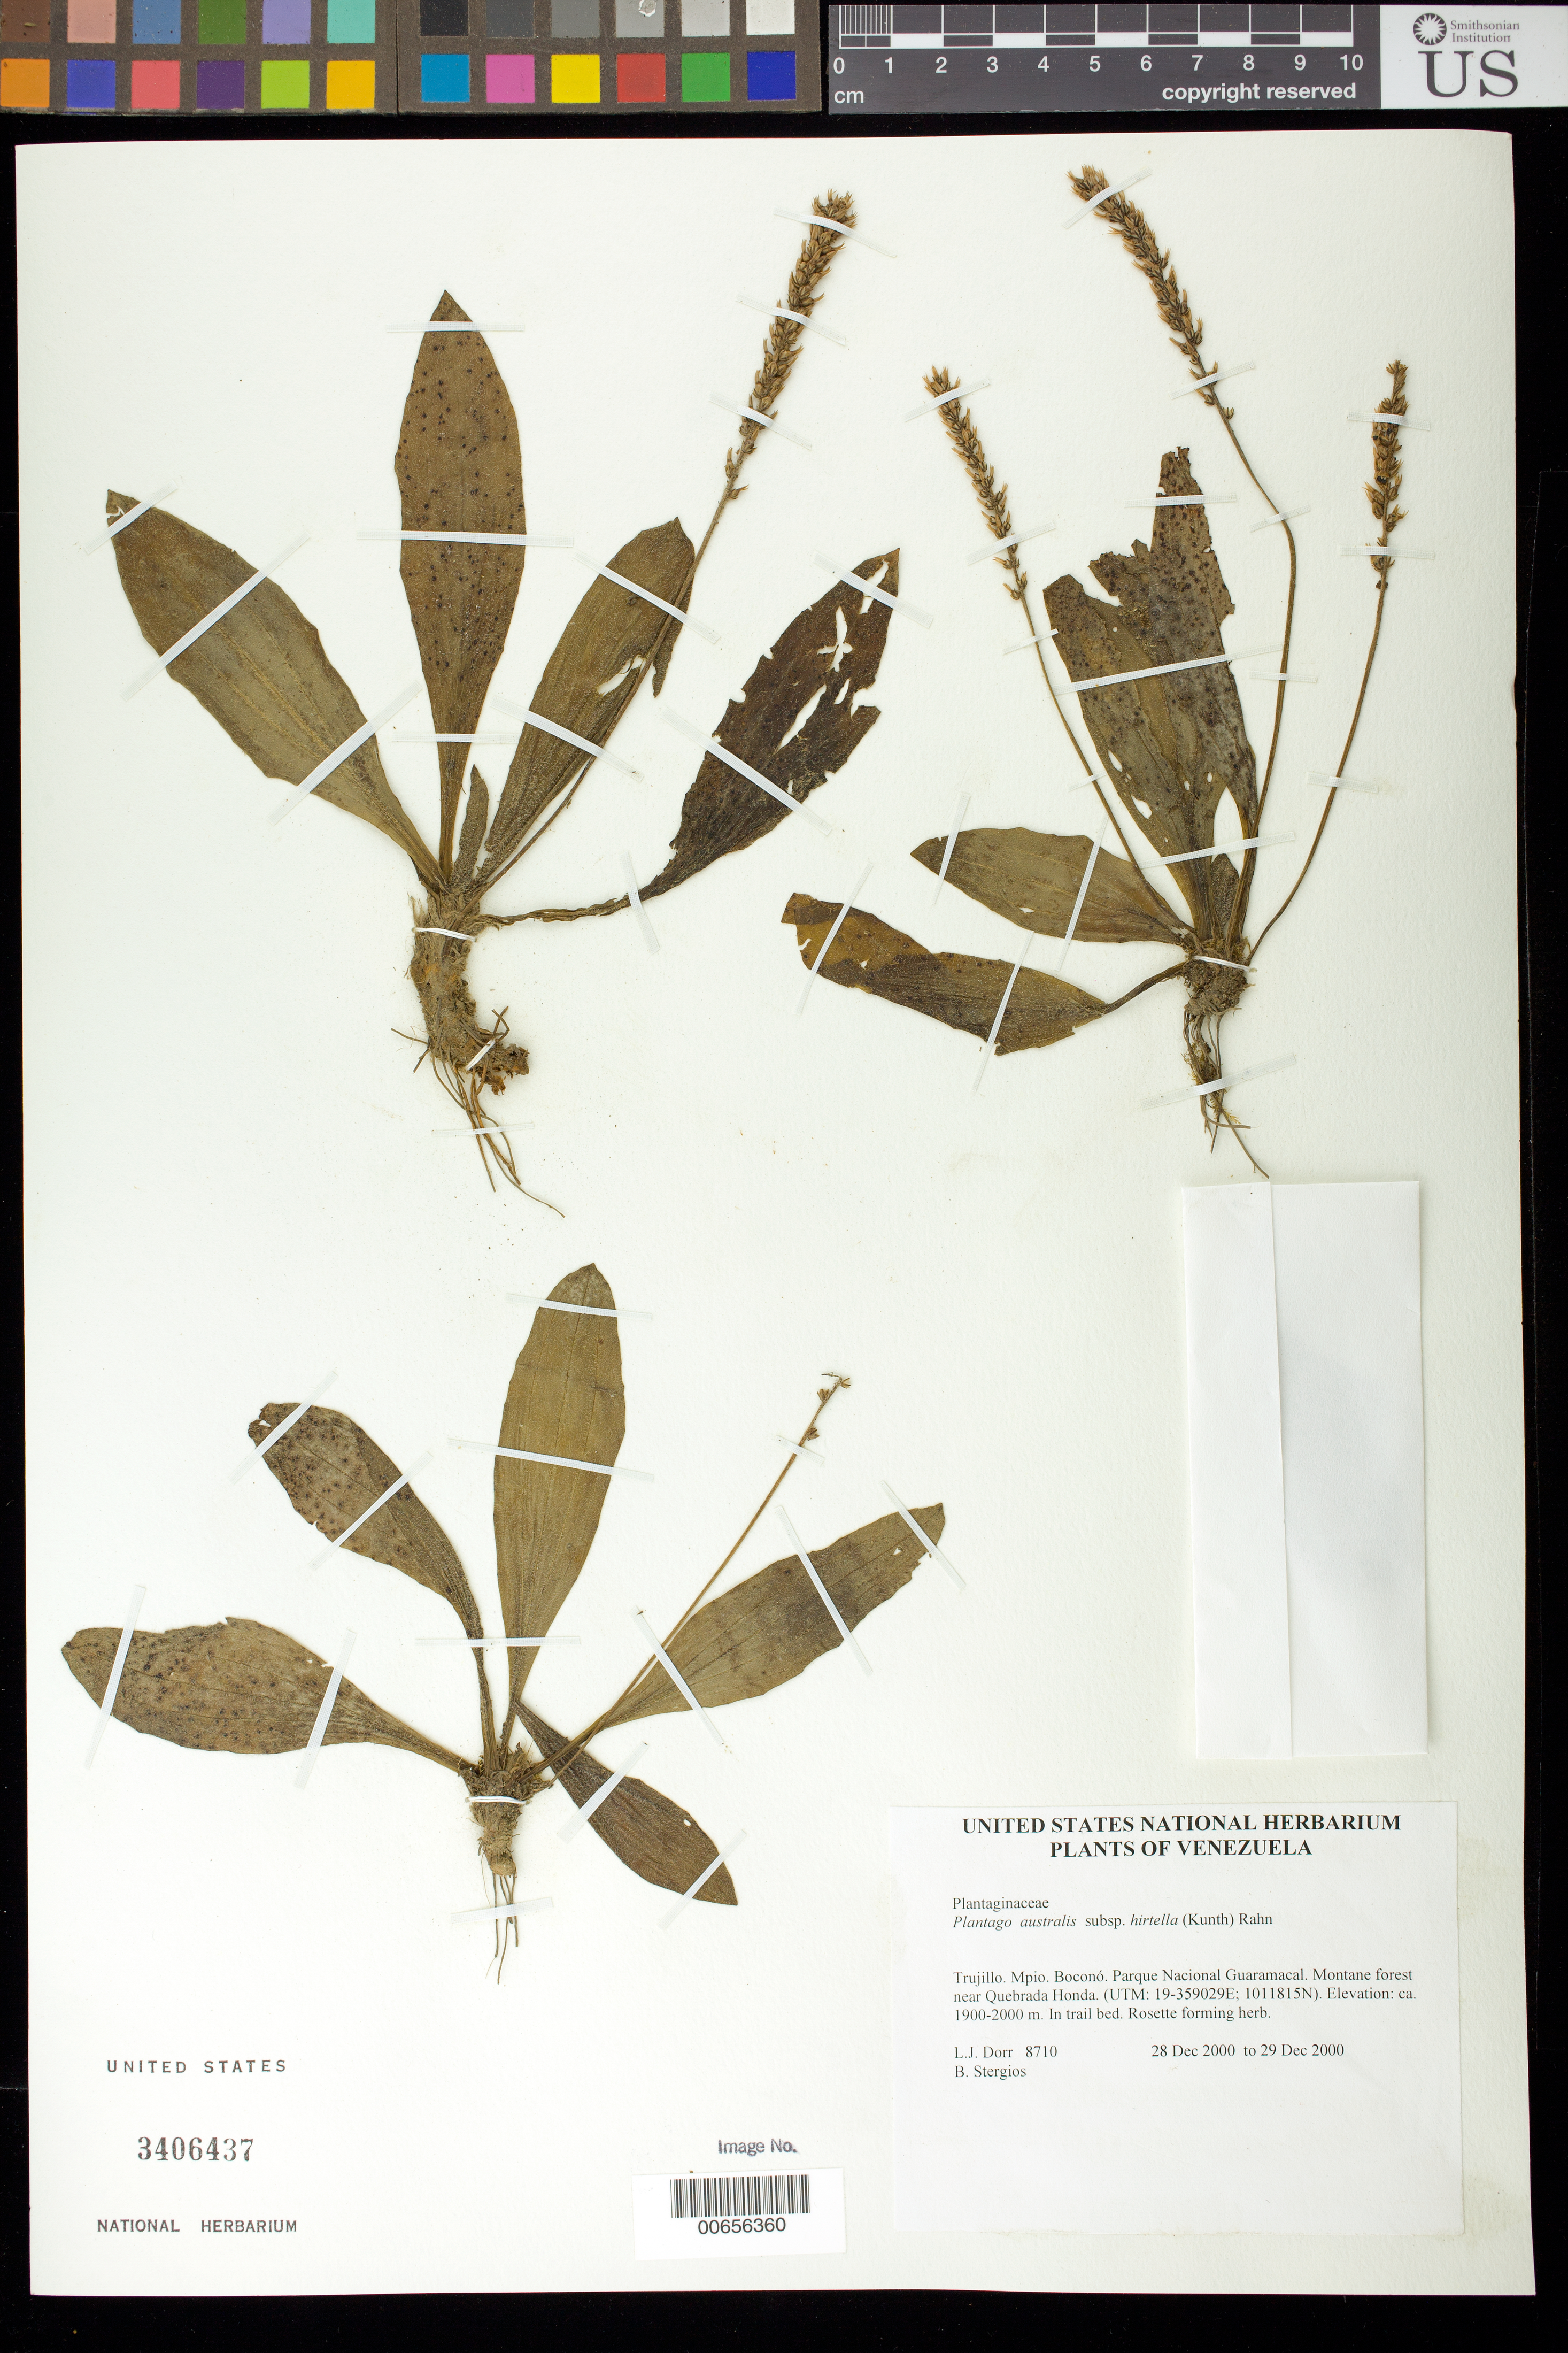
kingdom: Plantae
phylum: Tracheophyta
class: Magnoliopsida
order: Lamiales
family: Plantaginaceae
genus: Plantago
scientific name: Plantago australis subsp. hirtella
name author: (Kunth) Rahn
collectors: L. J. Dorr & B. G. Stergios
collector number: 8710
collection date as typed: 28 Dec 2000 to 29 Dec 2000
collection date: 2000-12-28/2000-12-29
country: Venezuela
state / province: Trujillo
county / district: Boconó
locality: Parque Nacional Guaramacal near Quebrada Honda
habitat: In trail bed.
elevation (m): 1900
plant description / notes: CTES, PORT, US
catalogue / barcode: US 3406437